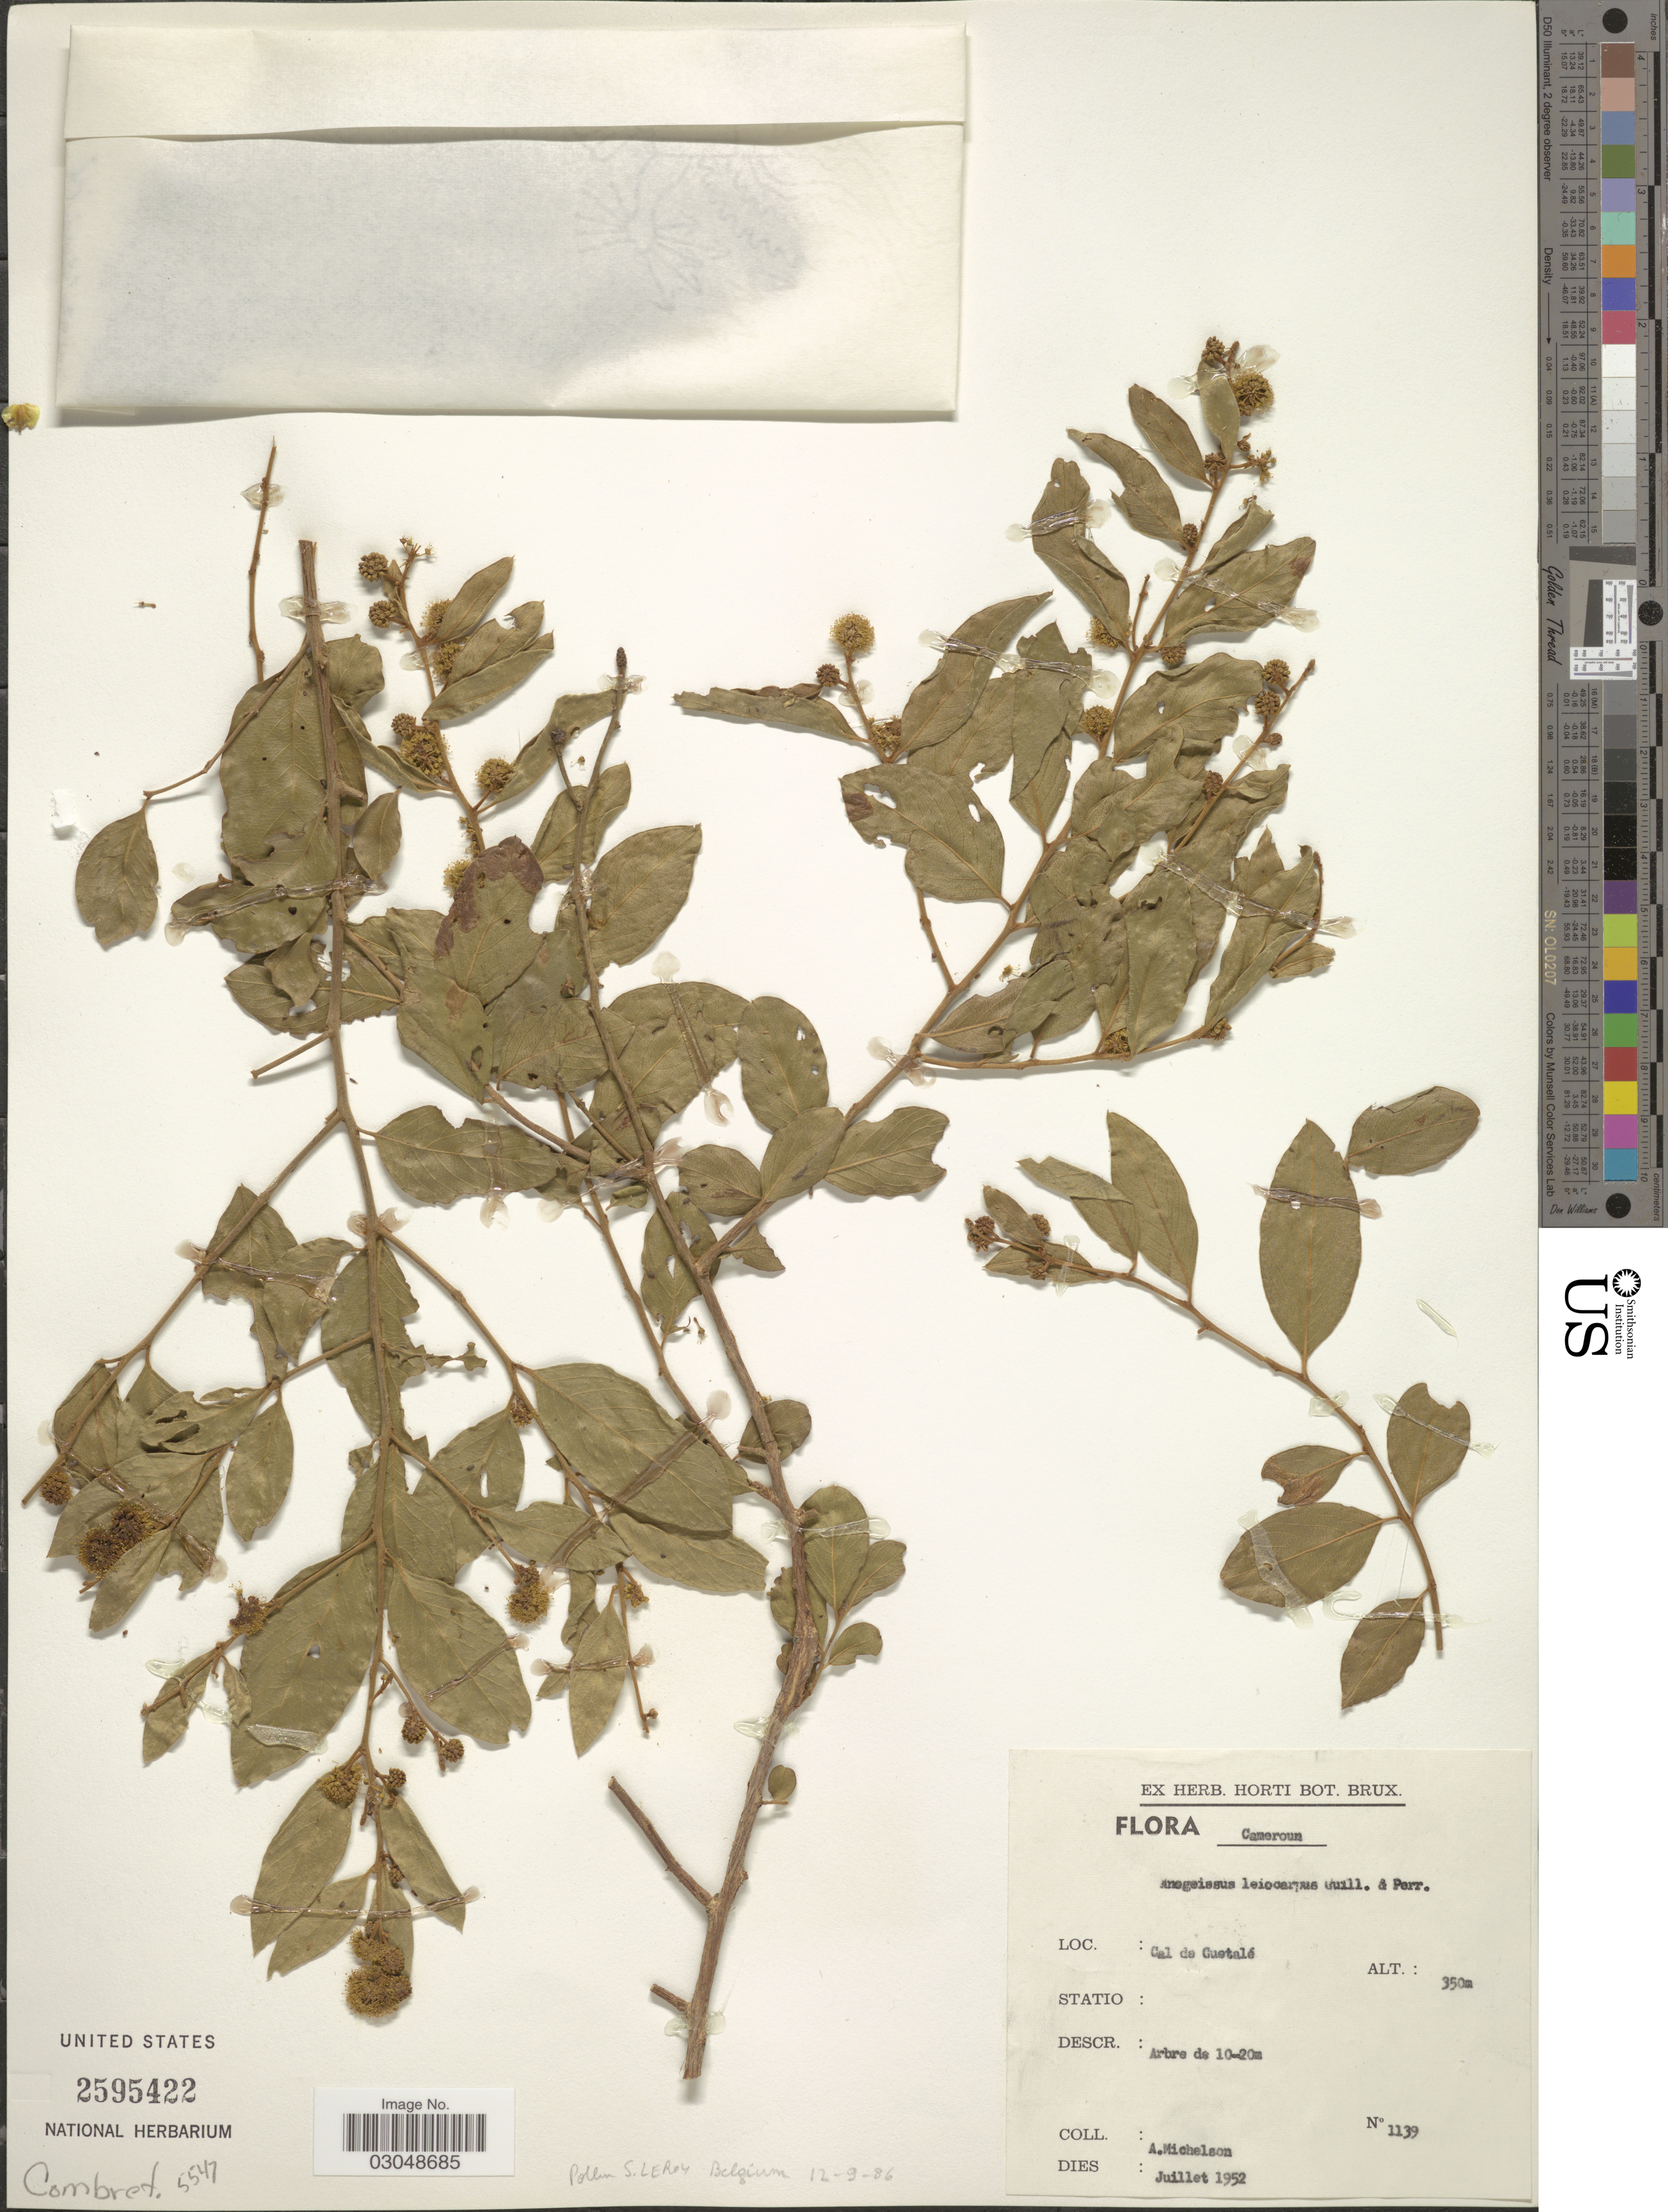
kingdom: Plantae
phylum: Tracheophyta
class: Magnoliopsida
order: Myrtales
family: Combretaceae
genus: Anogeissus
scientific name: Anogeissus leiocarpa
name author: (DC.) Guill. & Perr.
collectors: A. Michelson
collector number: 1139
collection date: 1952-07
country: Cameroon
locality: Cameroun. Cal de Guetalé.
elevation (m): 350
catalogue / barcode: US 2595422